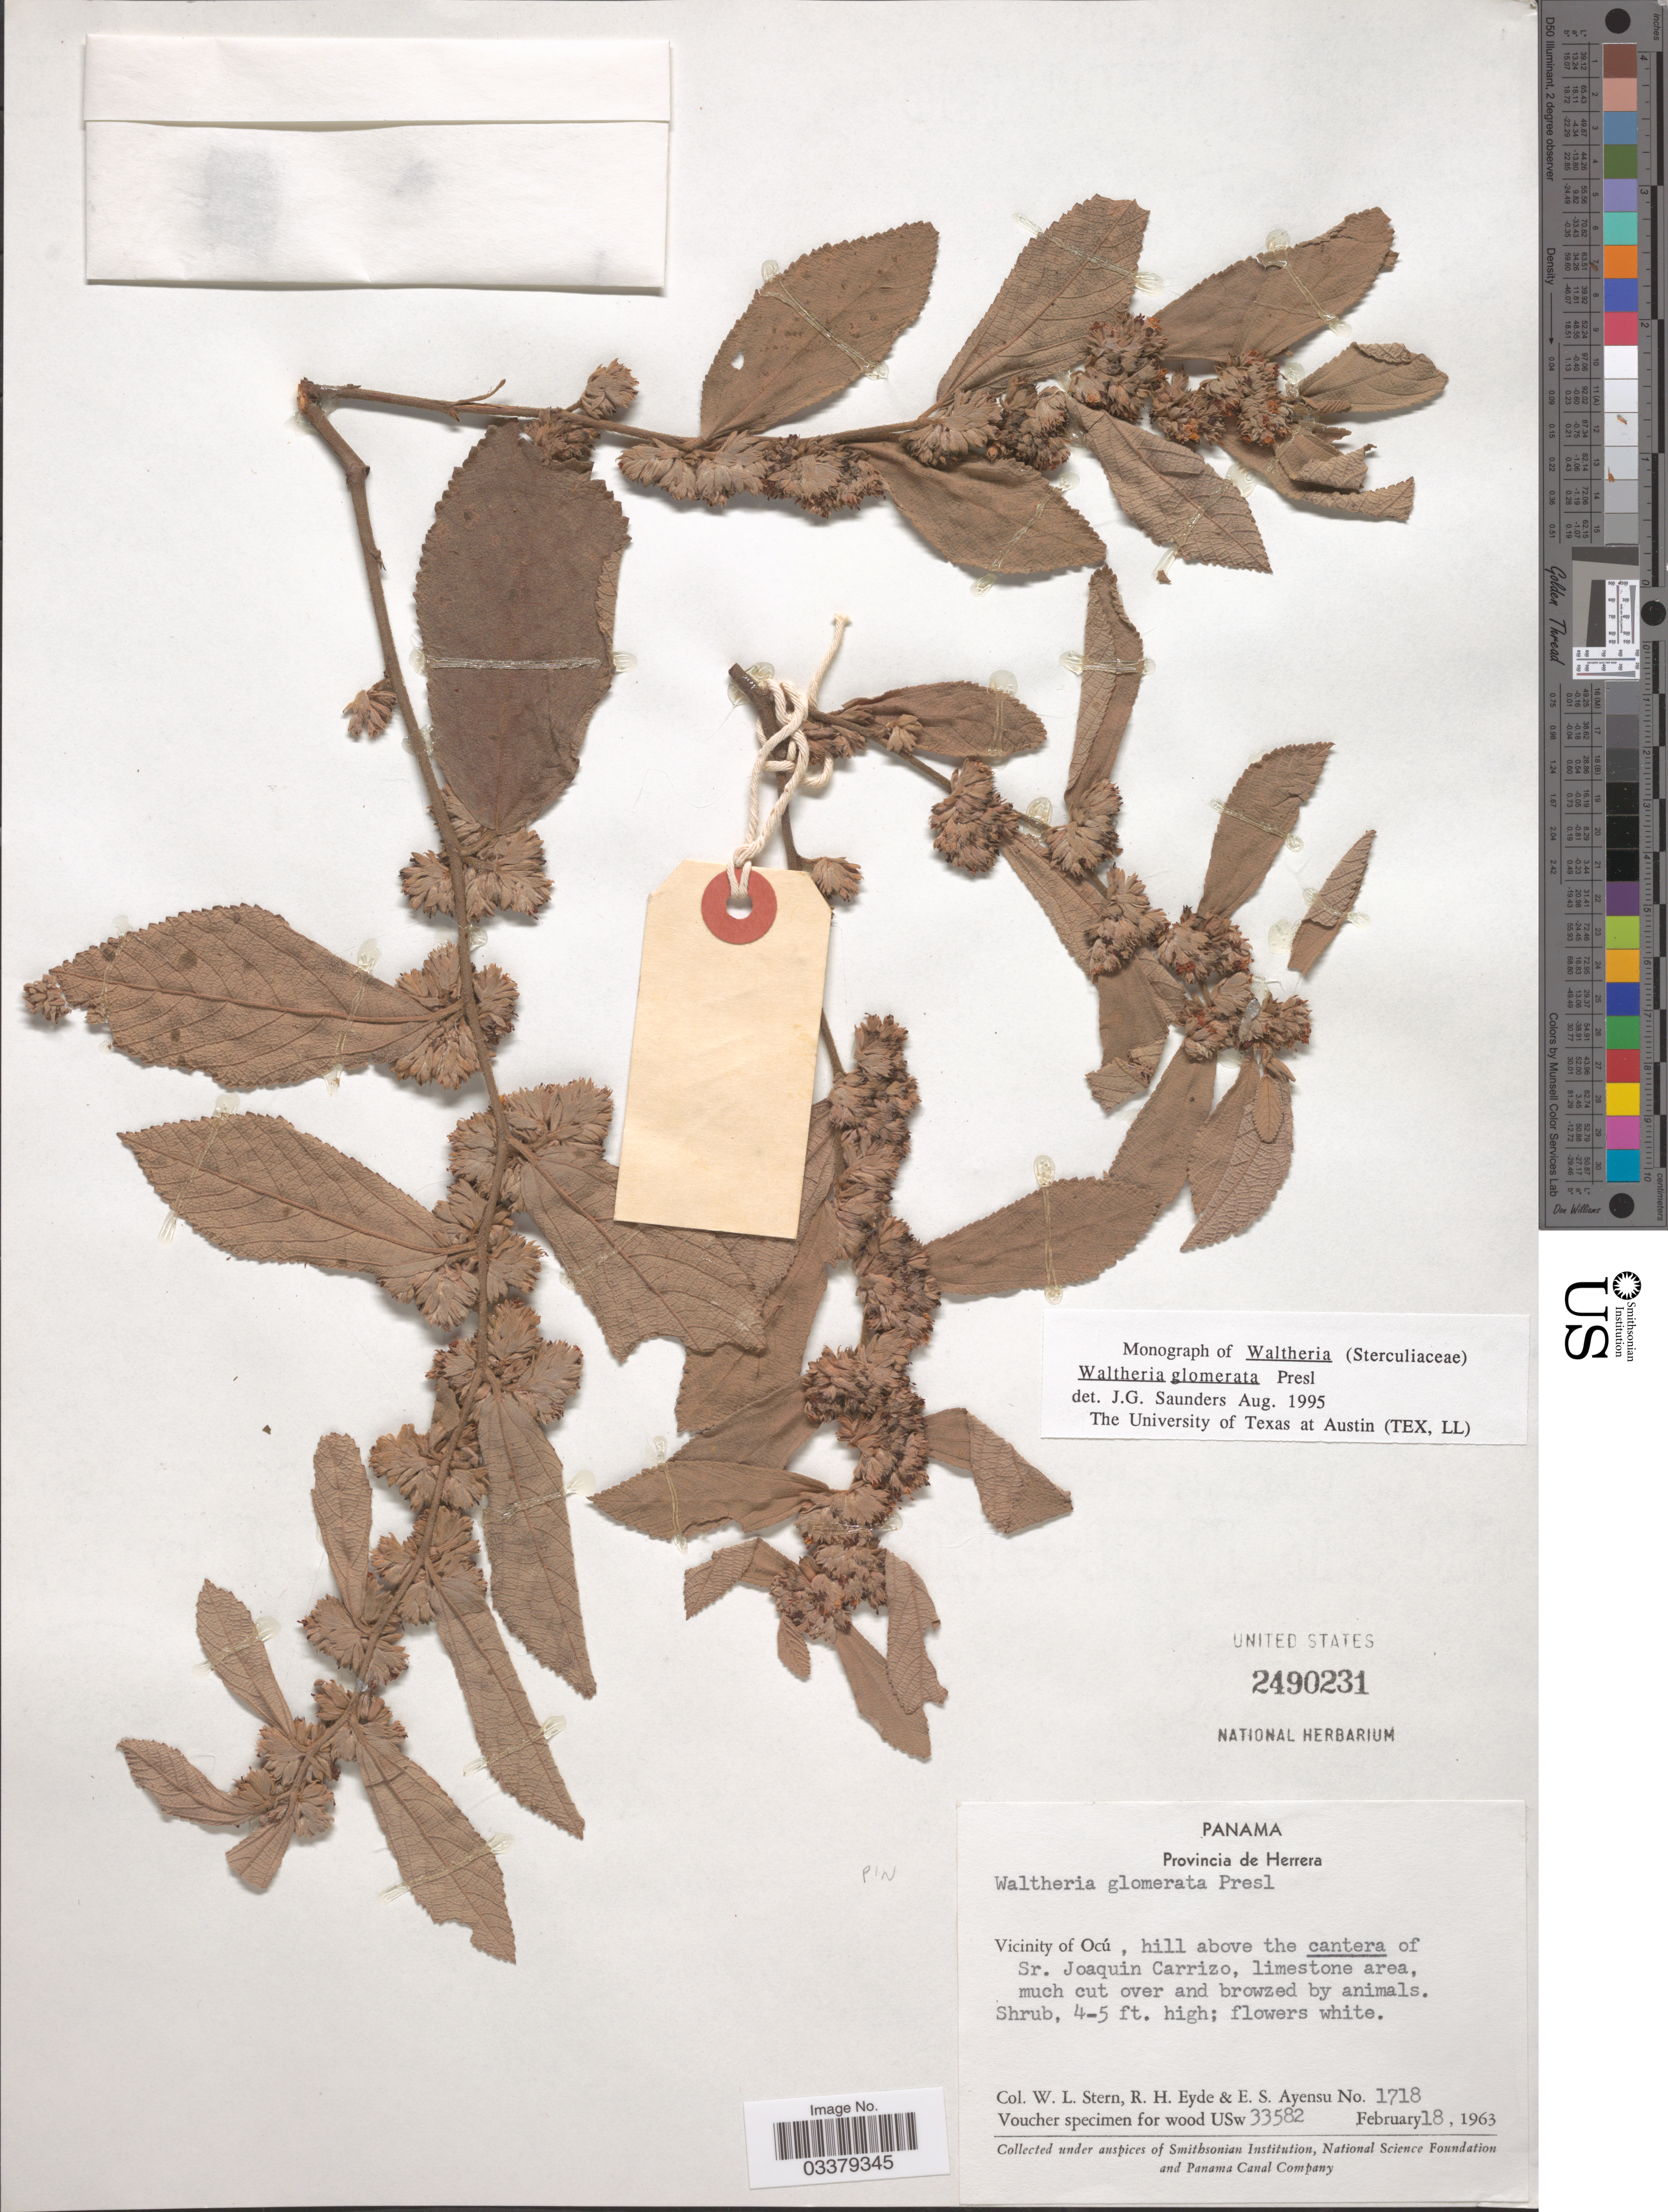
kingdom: Plantae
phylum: Tracheophyta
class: Magnoliopsida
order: Malvales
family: Malvaceae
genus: Waltheria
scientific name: Waltheria glomerata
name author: C. Presl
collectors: W. L. Stern, R. H. Eyde & E. S. Ayensu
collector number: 1718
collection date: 1963-02-18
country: Panama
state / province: Herrera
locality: Vicinity of Ocú, hill above the cantera of Sr. Joaquin Carrizo, limestone area.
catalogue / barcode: US 2490231